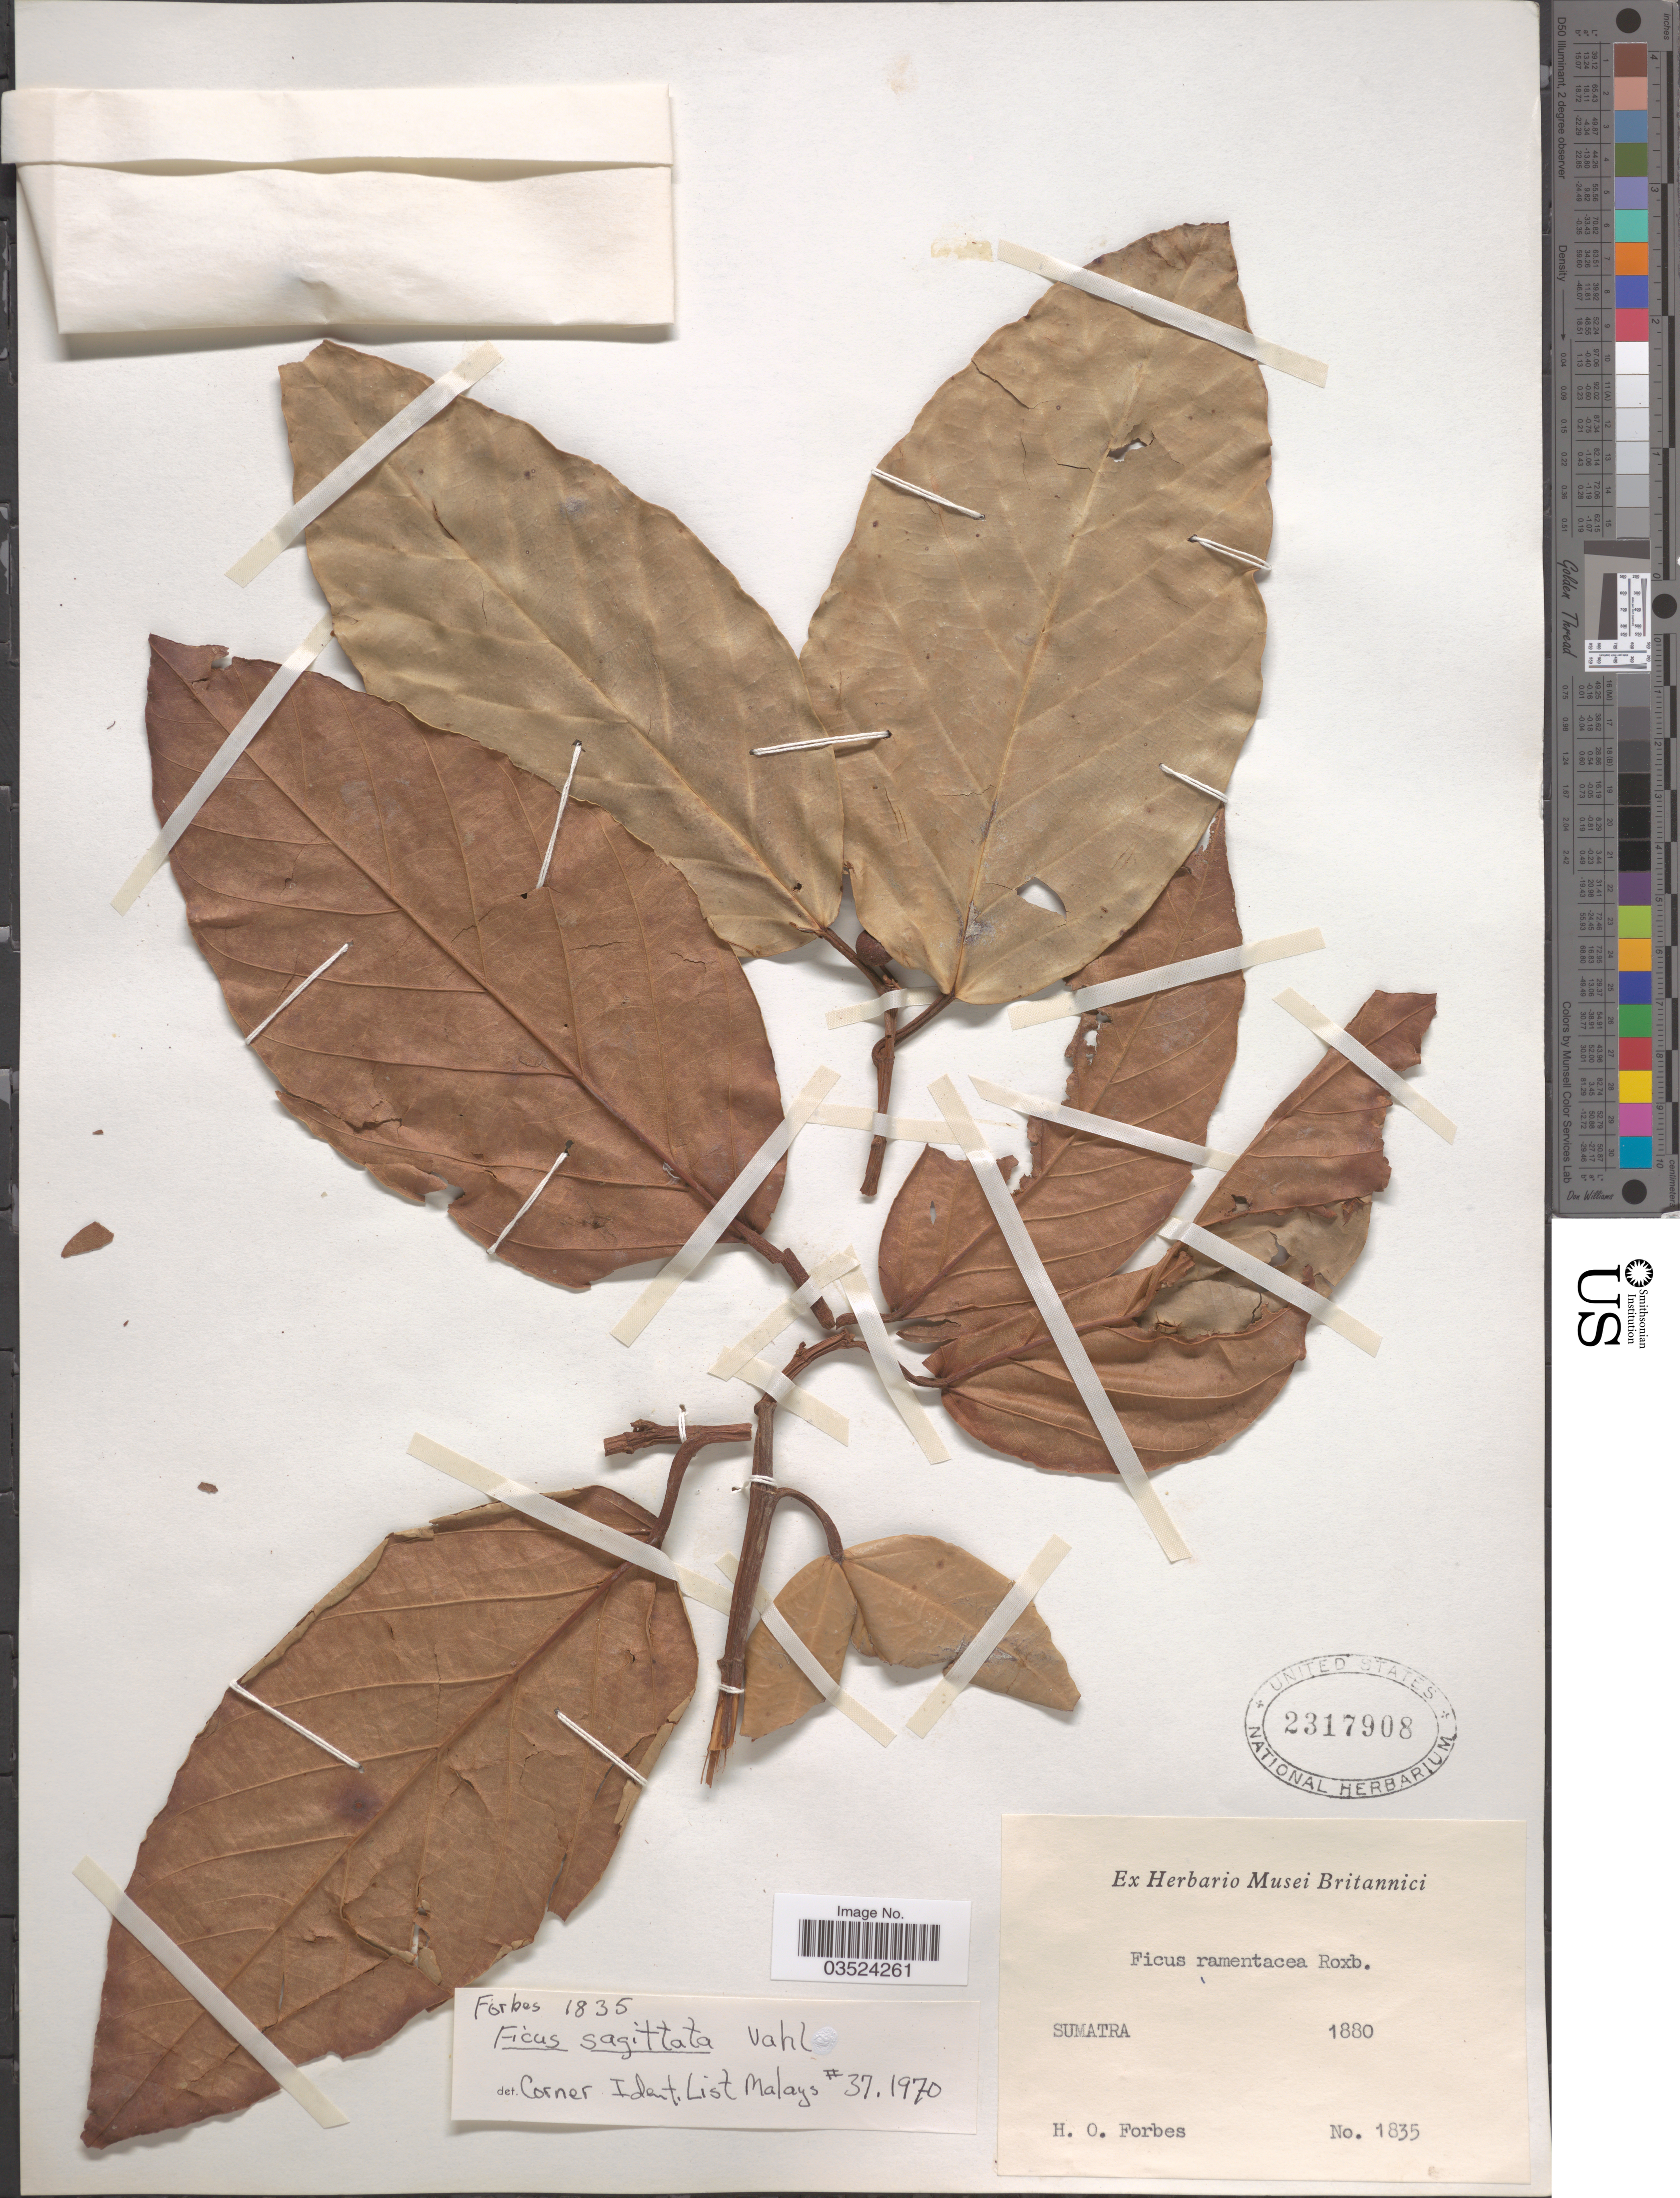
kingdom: Plantae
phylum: Tracheophyta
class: Magnoliopsida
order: Rosales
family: Moraceae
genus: Ficus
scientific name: Ficus sagittata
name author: Vahl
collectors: H. O. Forbes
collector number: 1835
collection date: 1880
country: Indonesia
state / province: Sumatra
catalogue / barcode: US 2317908